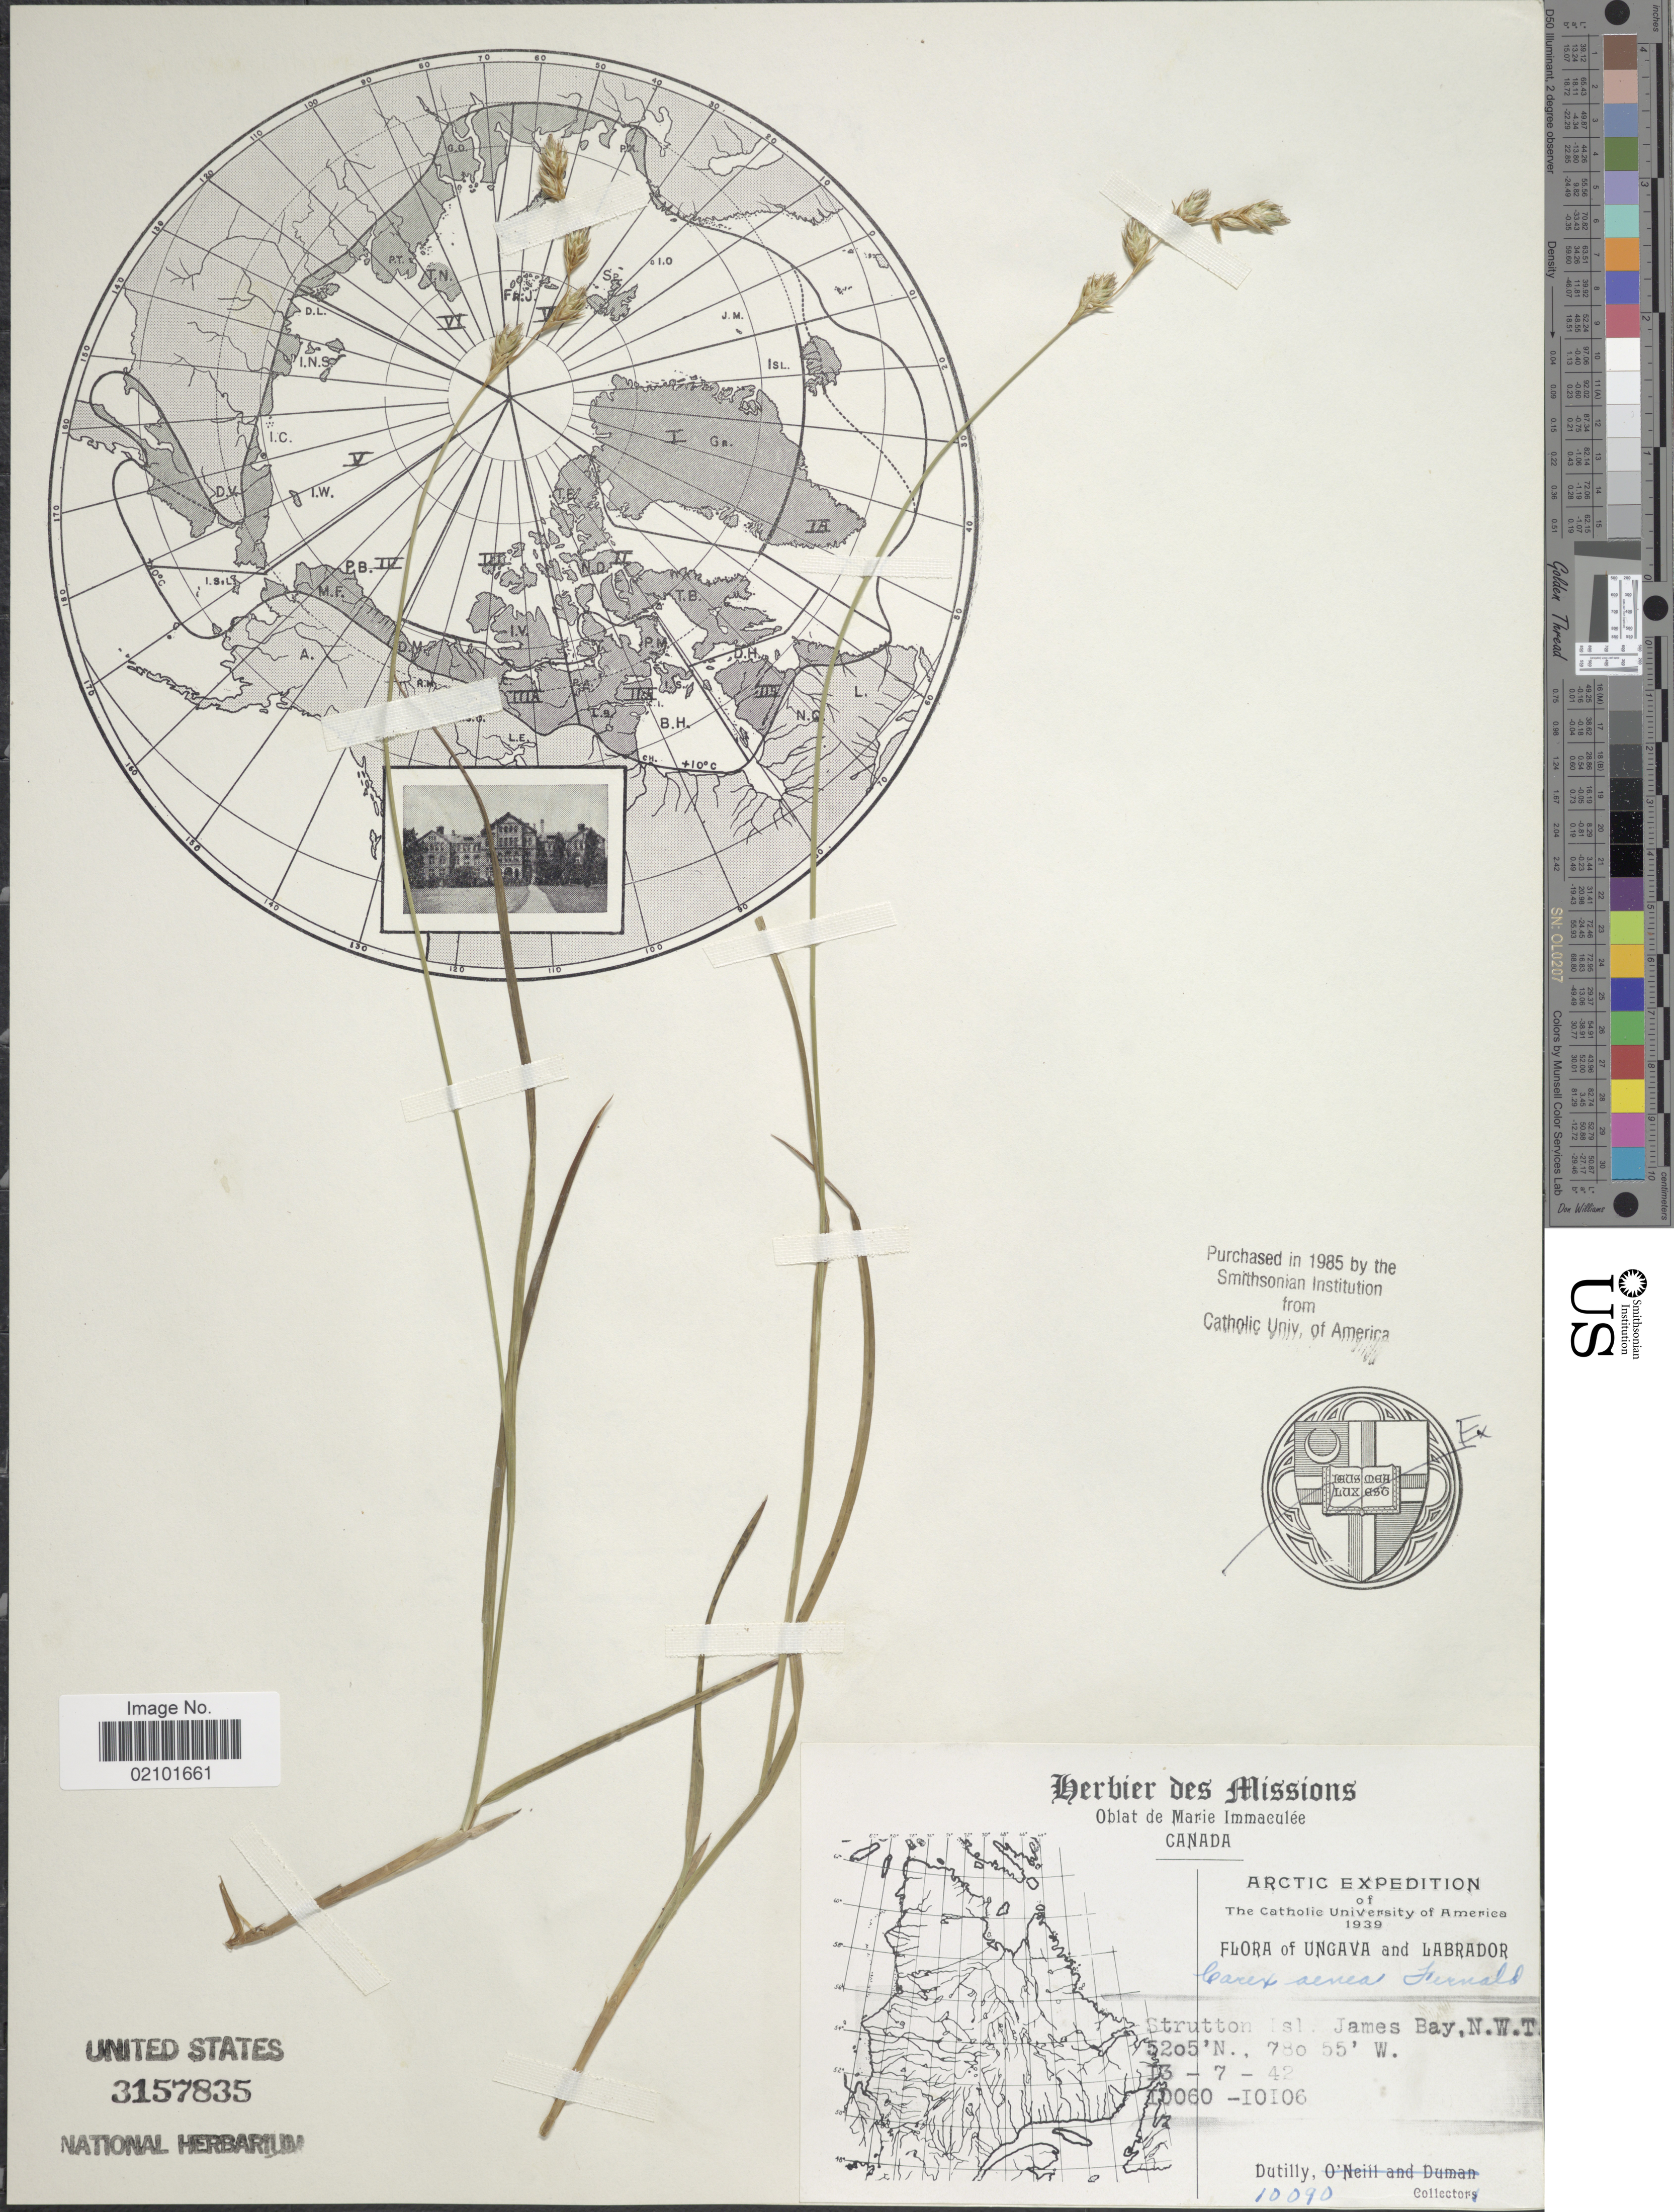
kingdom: Plantae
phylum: Tracheophyta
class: Liliopsida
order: Poales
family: Cyperaceae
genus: Carex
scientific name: Carex foenea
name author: Willd.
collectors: -. Dutilly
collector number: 10090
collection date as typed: Transcribed d/m/y: 13/7/42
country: Canada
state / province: Northwest Territories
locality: Ungava and Labrador. Strutton Isl., James Bay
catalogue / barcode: US 3157835